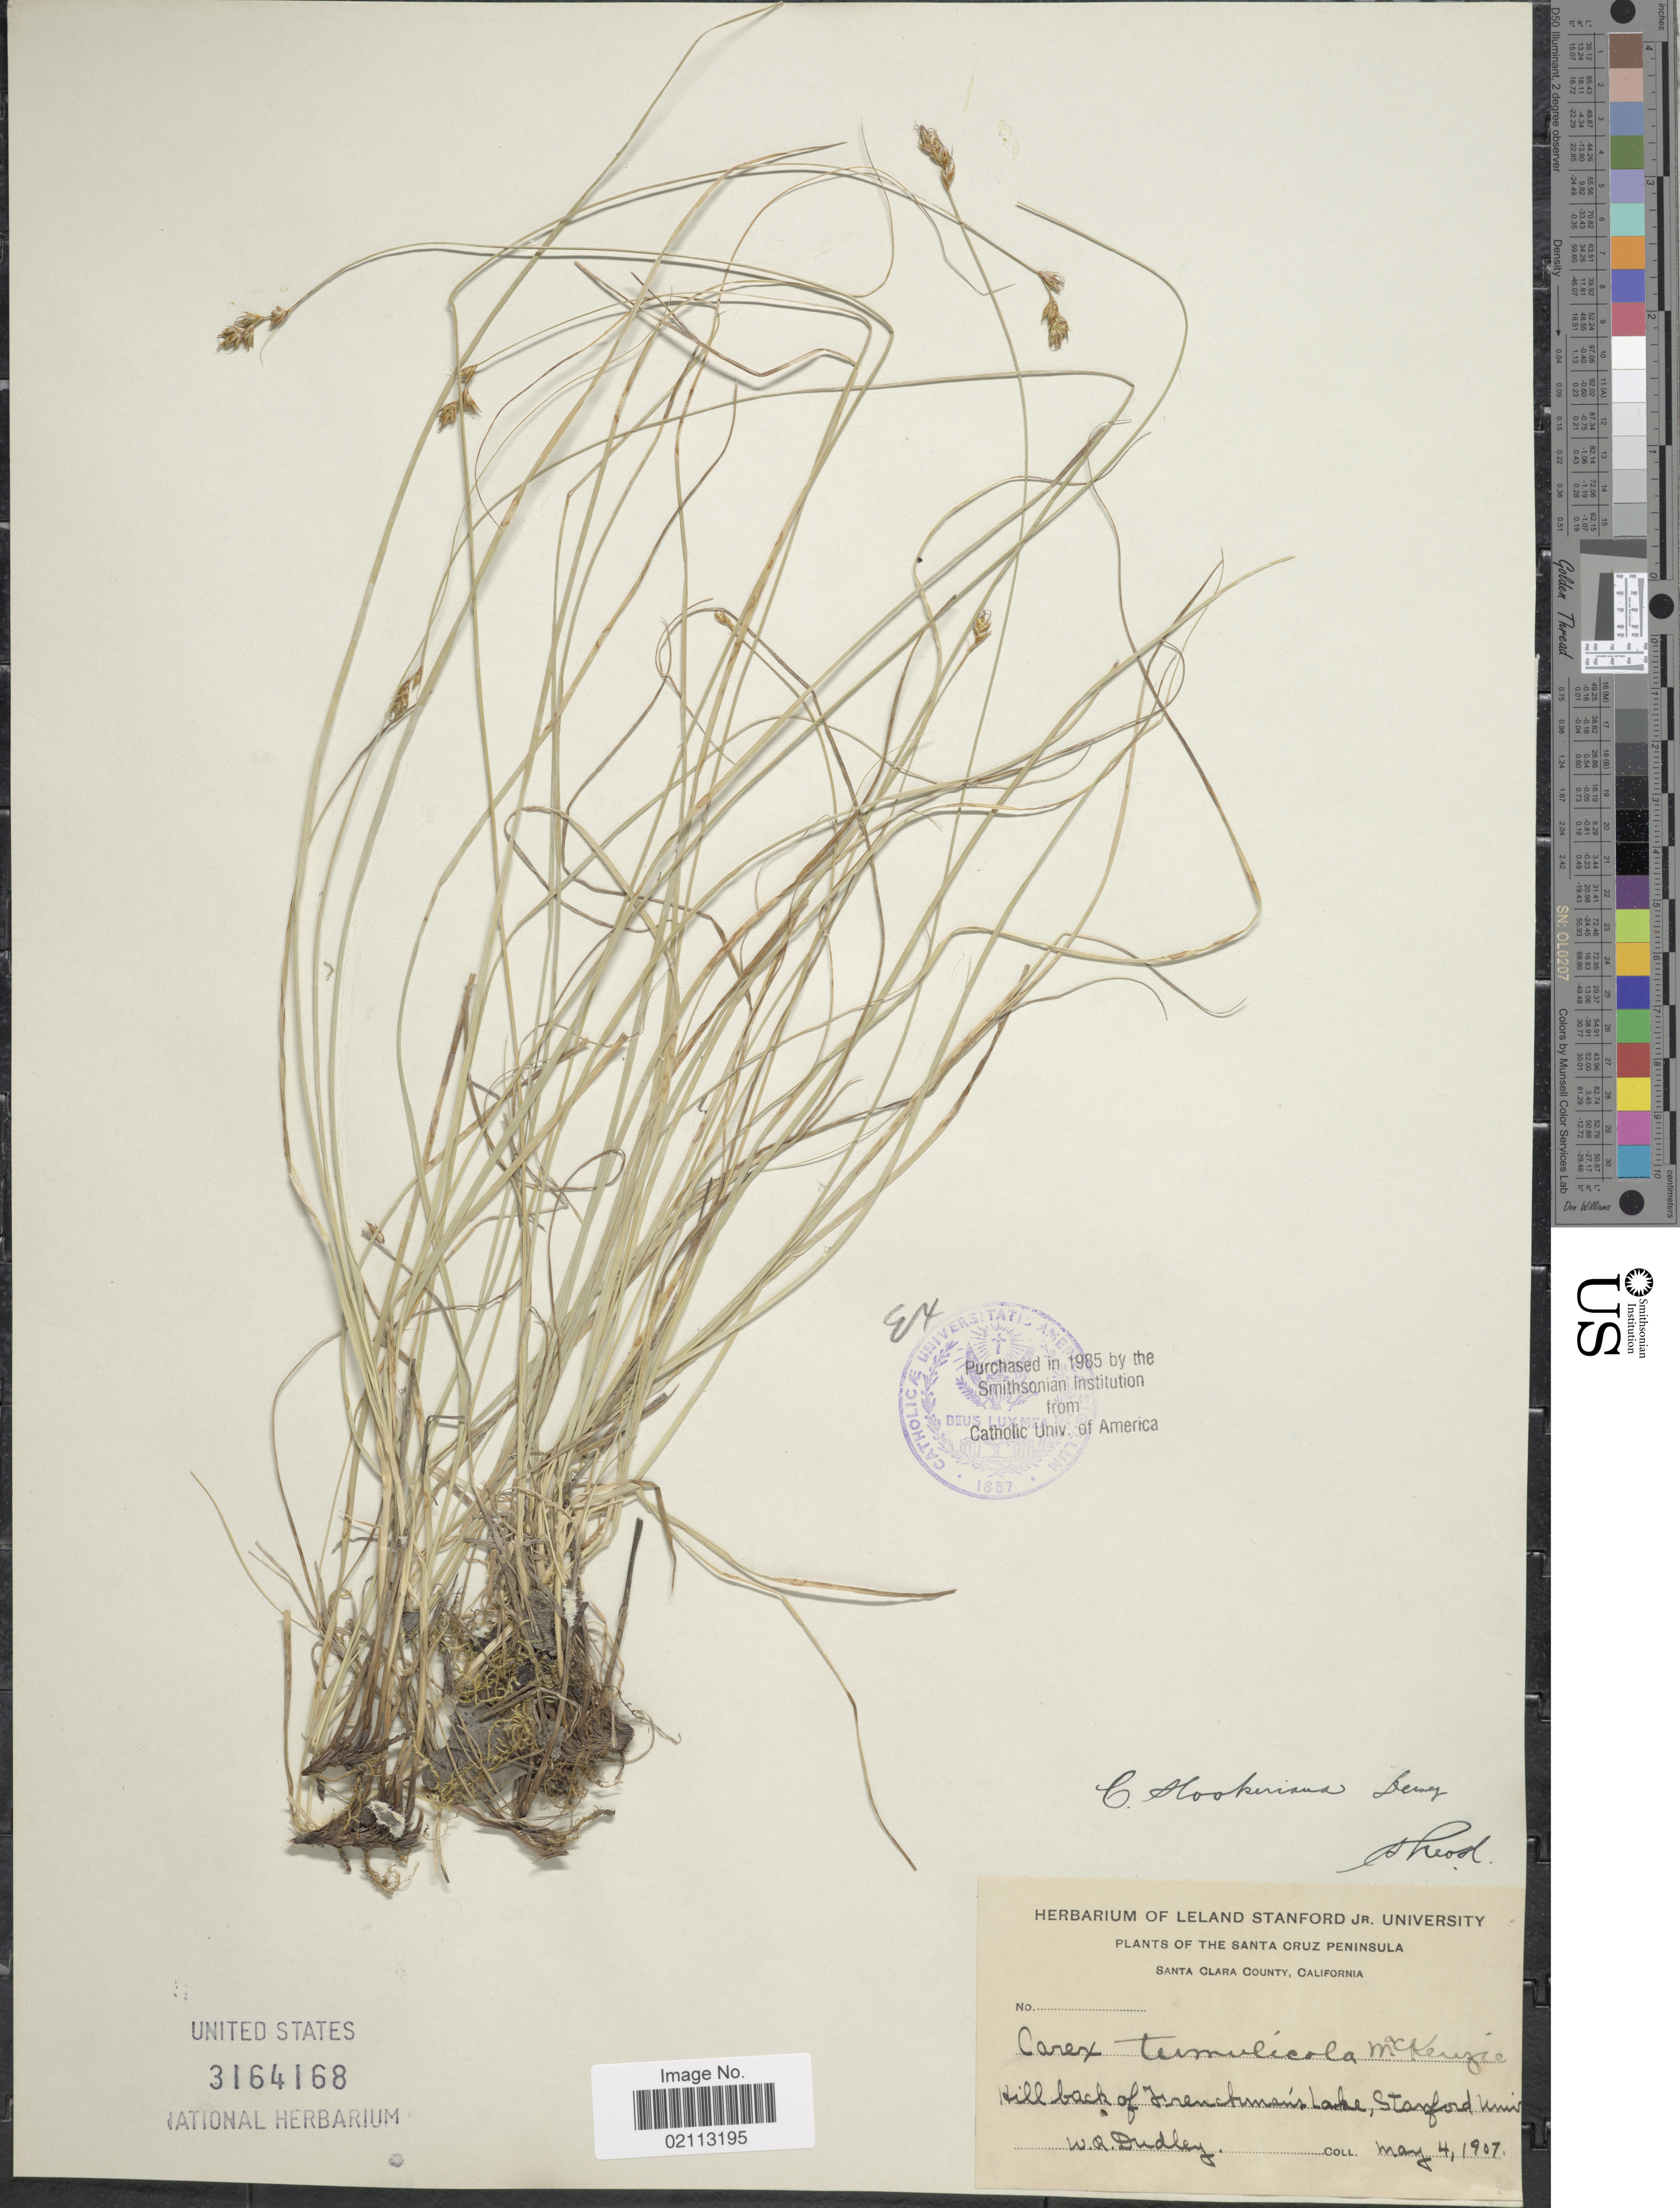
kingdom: Plantae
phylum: Tracheophyta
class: Liliopsida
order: Poales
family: Cyperaceae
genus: Carex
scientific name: Carex hookeriana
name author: Dewey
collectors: W. Dudley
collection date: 1907-05-04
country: United States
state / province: California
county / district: Santa Clara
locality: Santa Cruz Peninsula, Santa Clara County. Hill back of Frenchman's Lake, Stanford Univ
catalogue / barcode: US 3164168